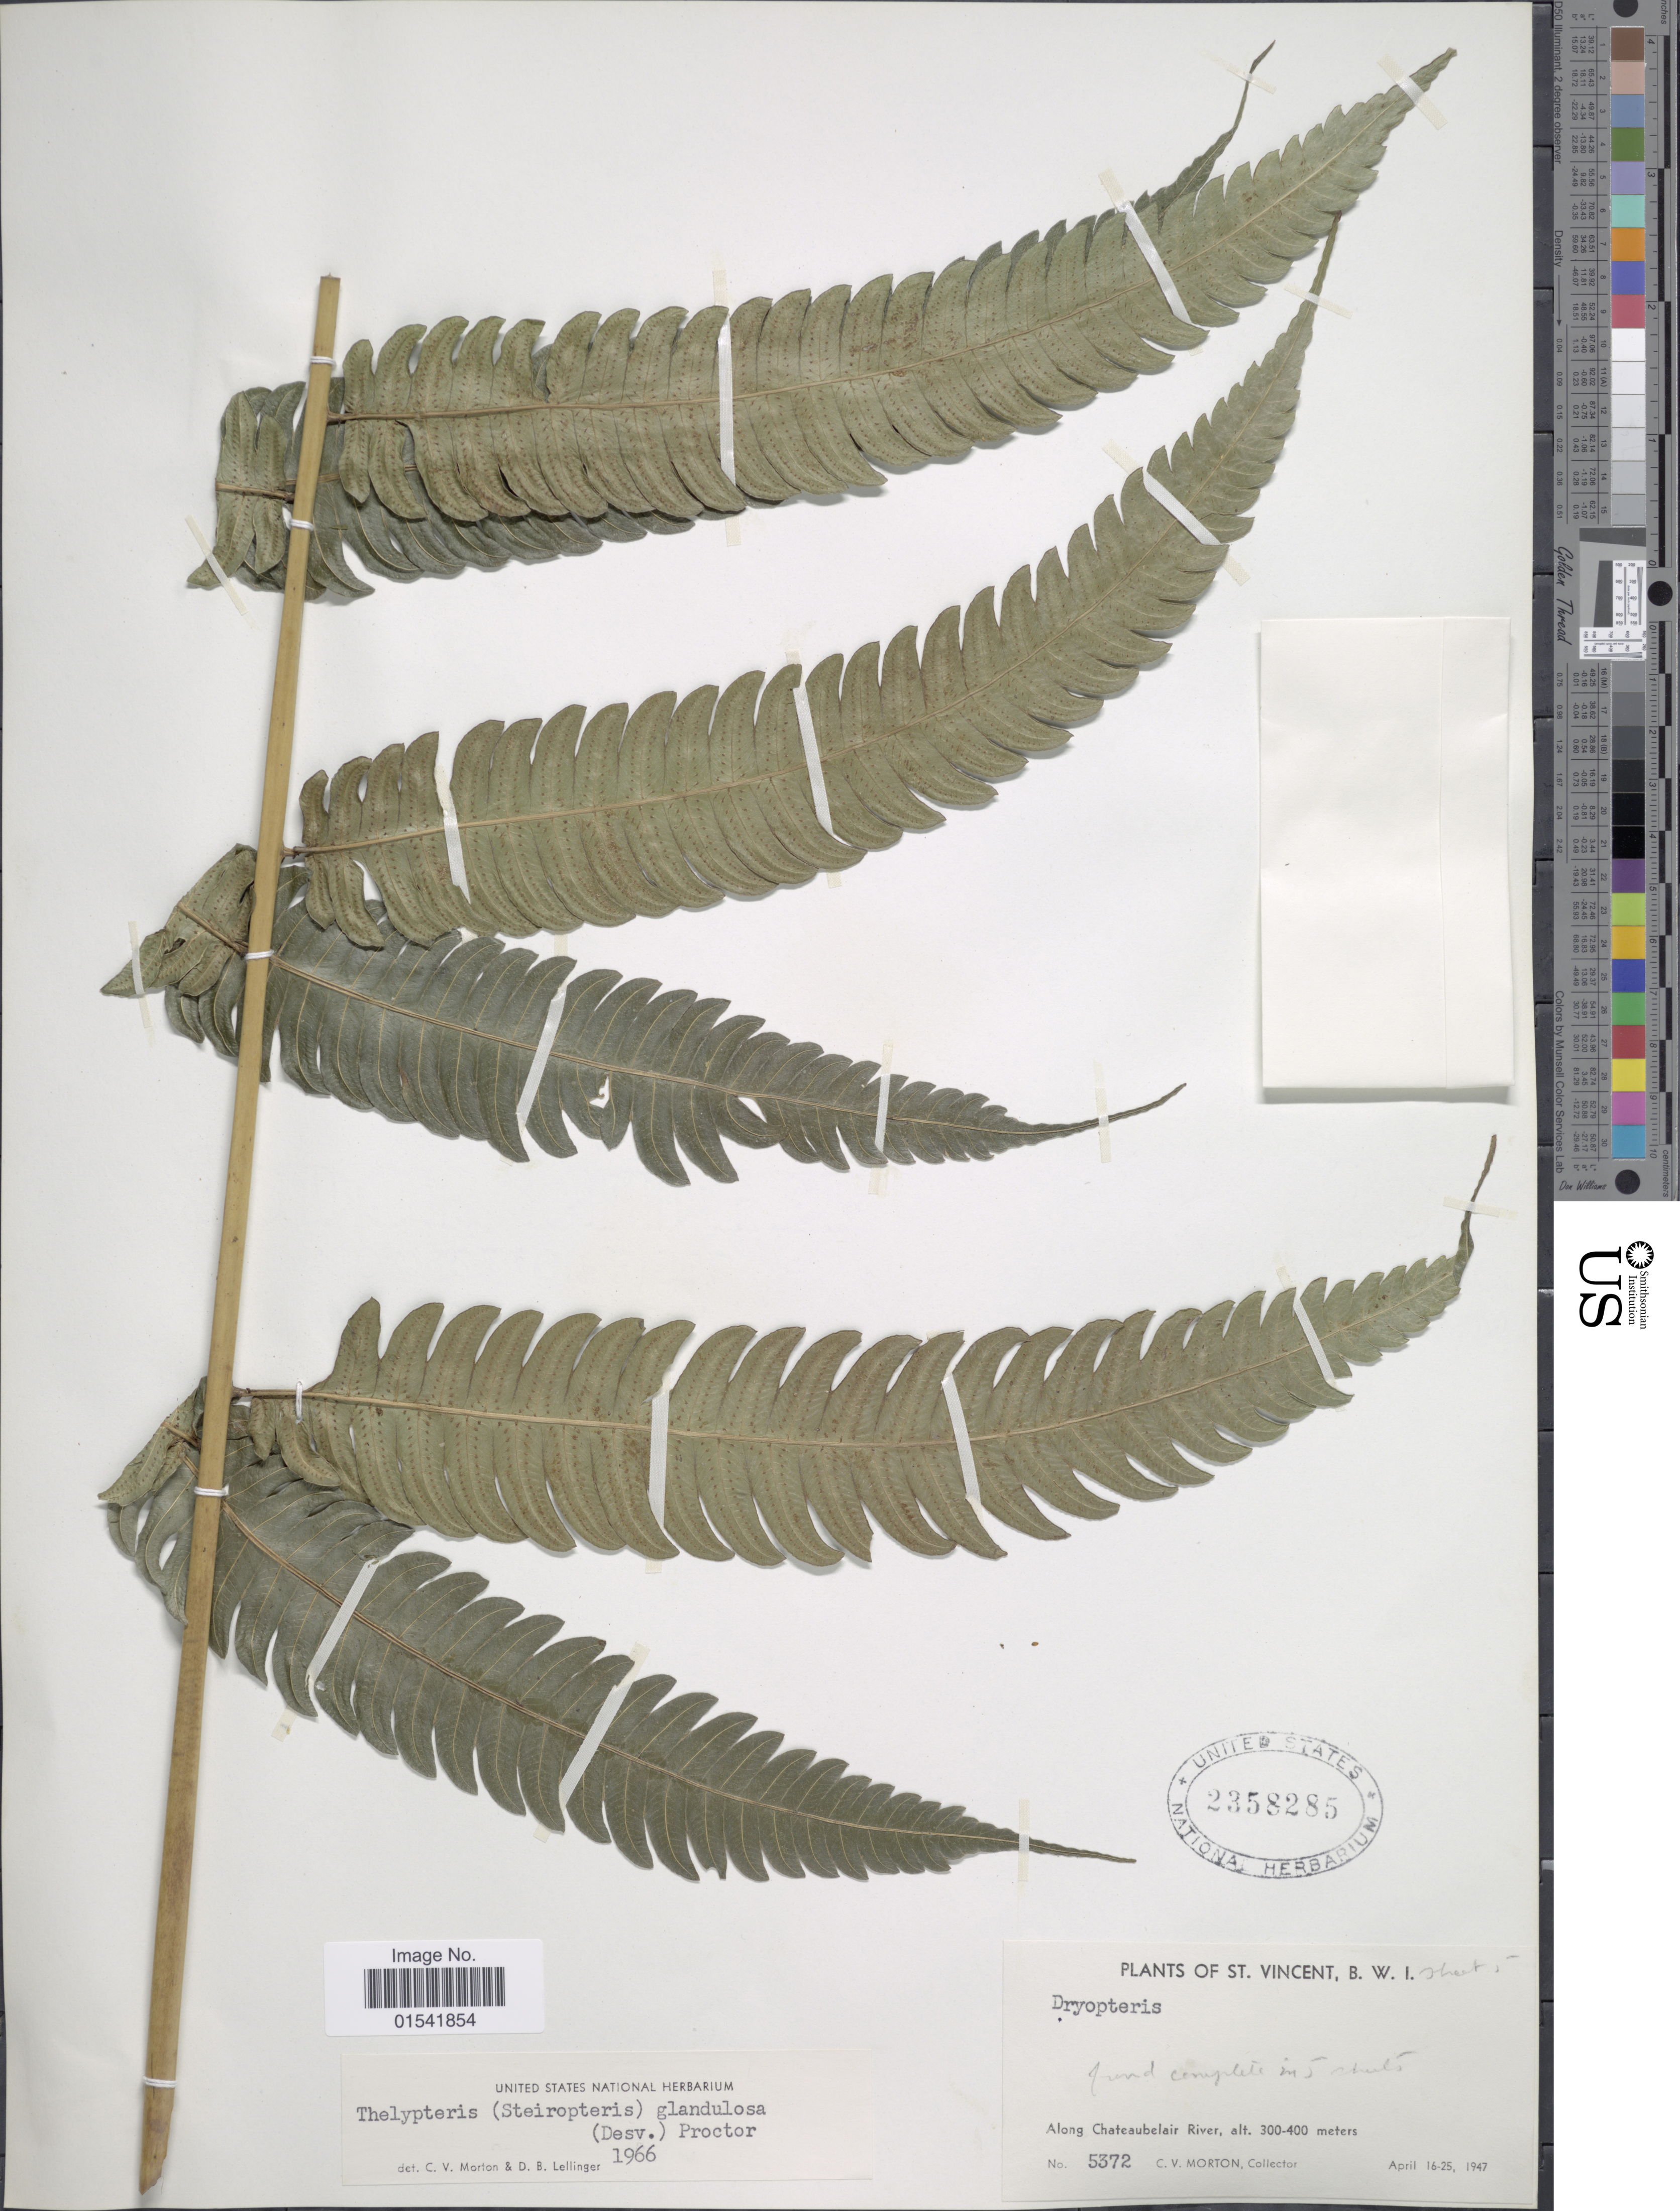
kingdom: Plantae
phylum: Tracheophyta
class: Polypodiopsida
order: Polypodiales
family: Thelypteridaceae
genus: Steiropteris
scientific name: Steiropteris glandulosa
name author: (Hook. f.) Pic. Serm.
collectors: C. V. Morton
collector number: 5372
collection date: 1947-04-16/1947-04-25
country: St. Vincent - Grenadines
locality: St. Vincent, B.W.I., Along Chateaubelair River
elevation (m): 300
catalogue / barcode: US 2358285